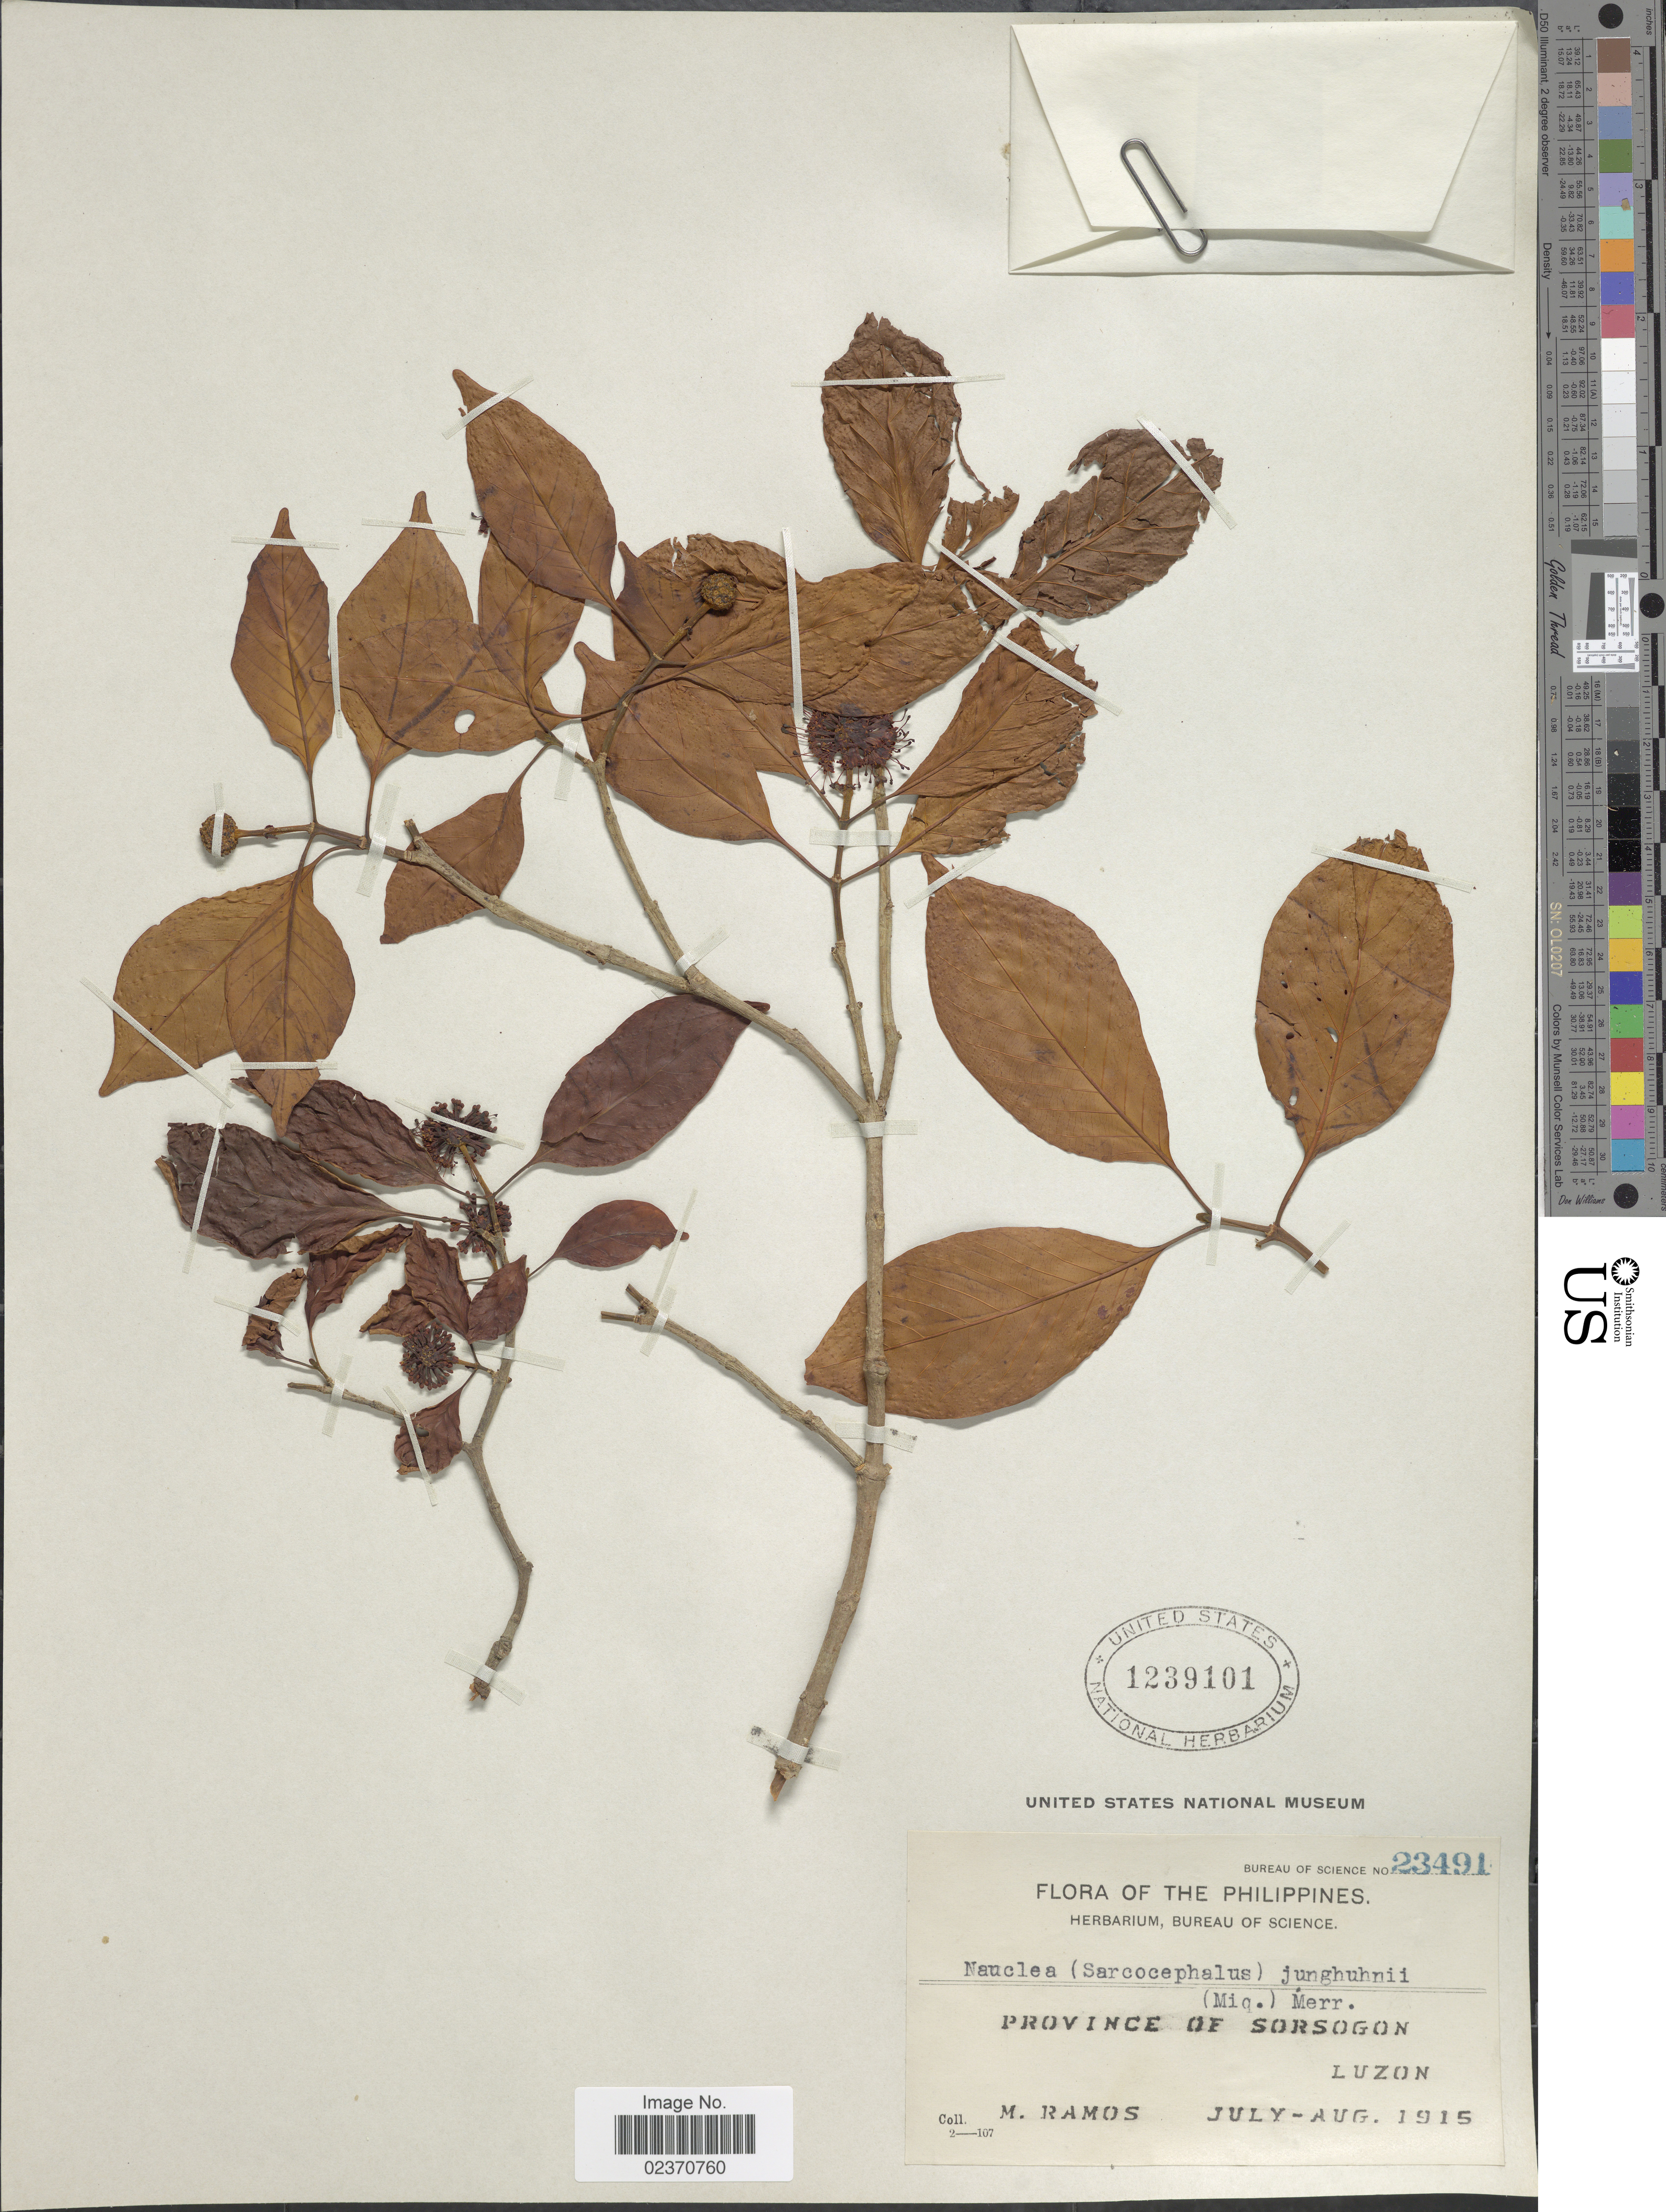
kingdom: Plantae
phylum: Tracheophyta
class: Magnoliopsida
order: Gentianales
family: Rubiaceae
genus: Nauclea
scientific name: Nauclea junghuhnii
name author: (Miq.) Merr.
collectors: M. Ramos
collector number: Bureau of Science 23491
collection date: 1915-07/1915-08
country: Philippines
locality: Province of Sorsogon, Luzon.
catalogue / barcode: US 1239101